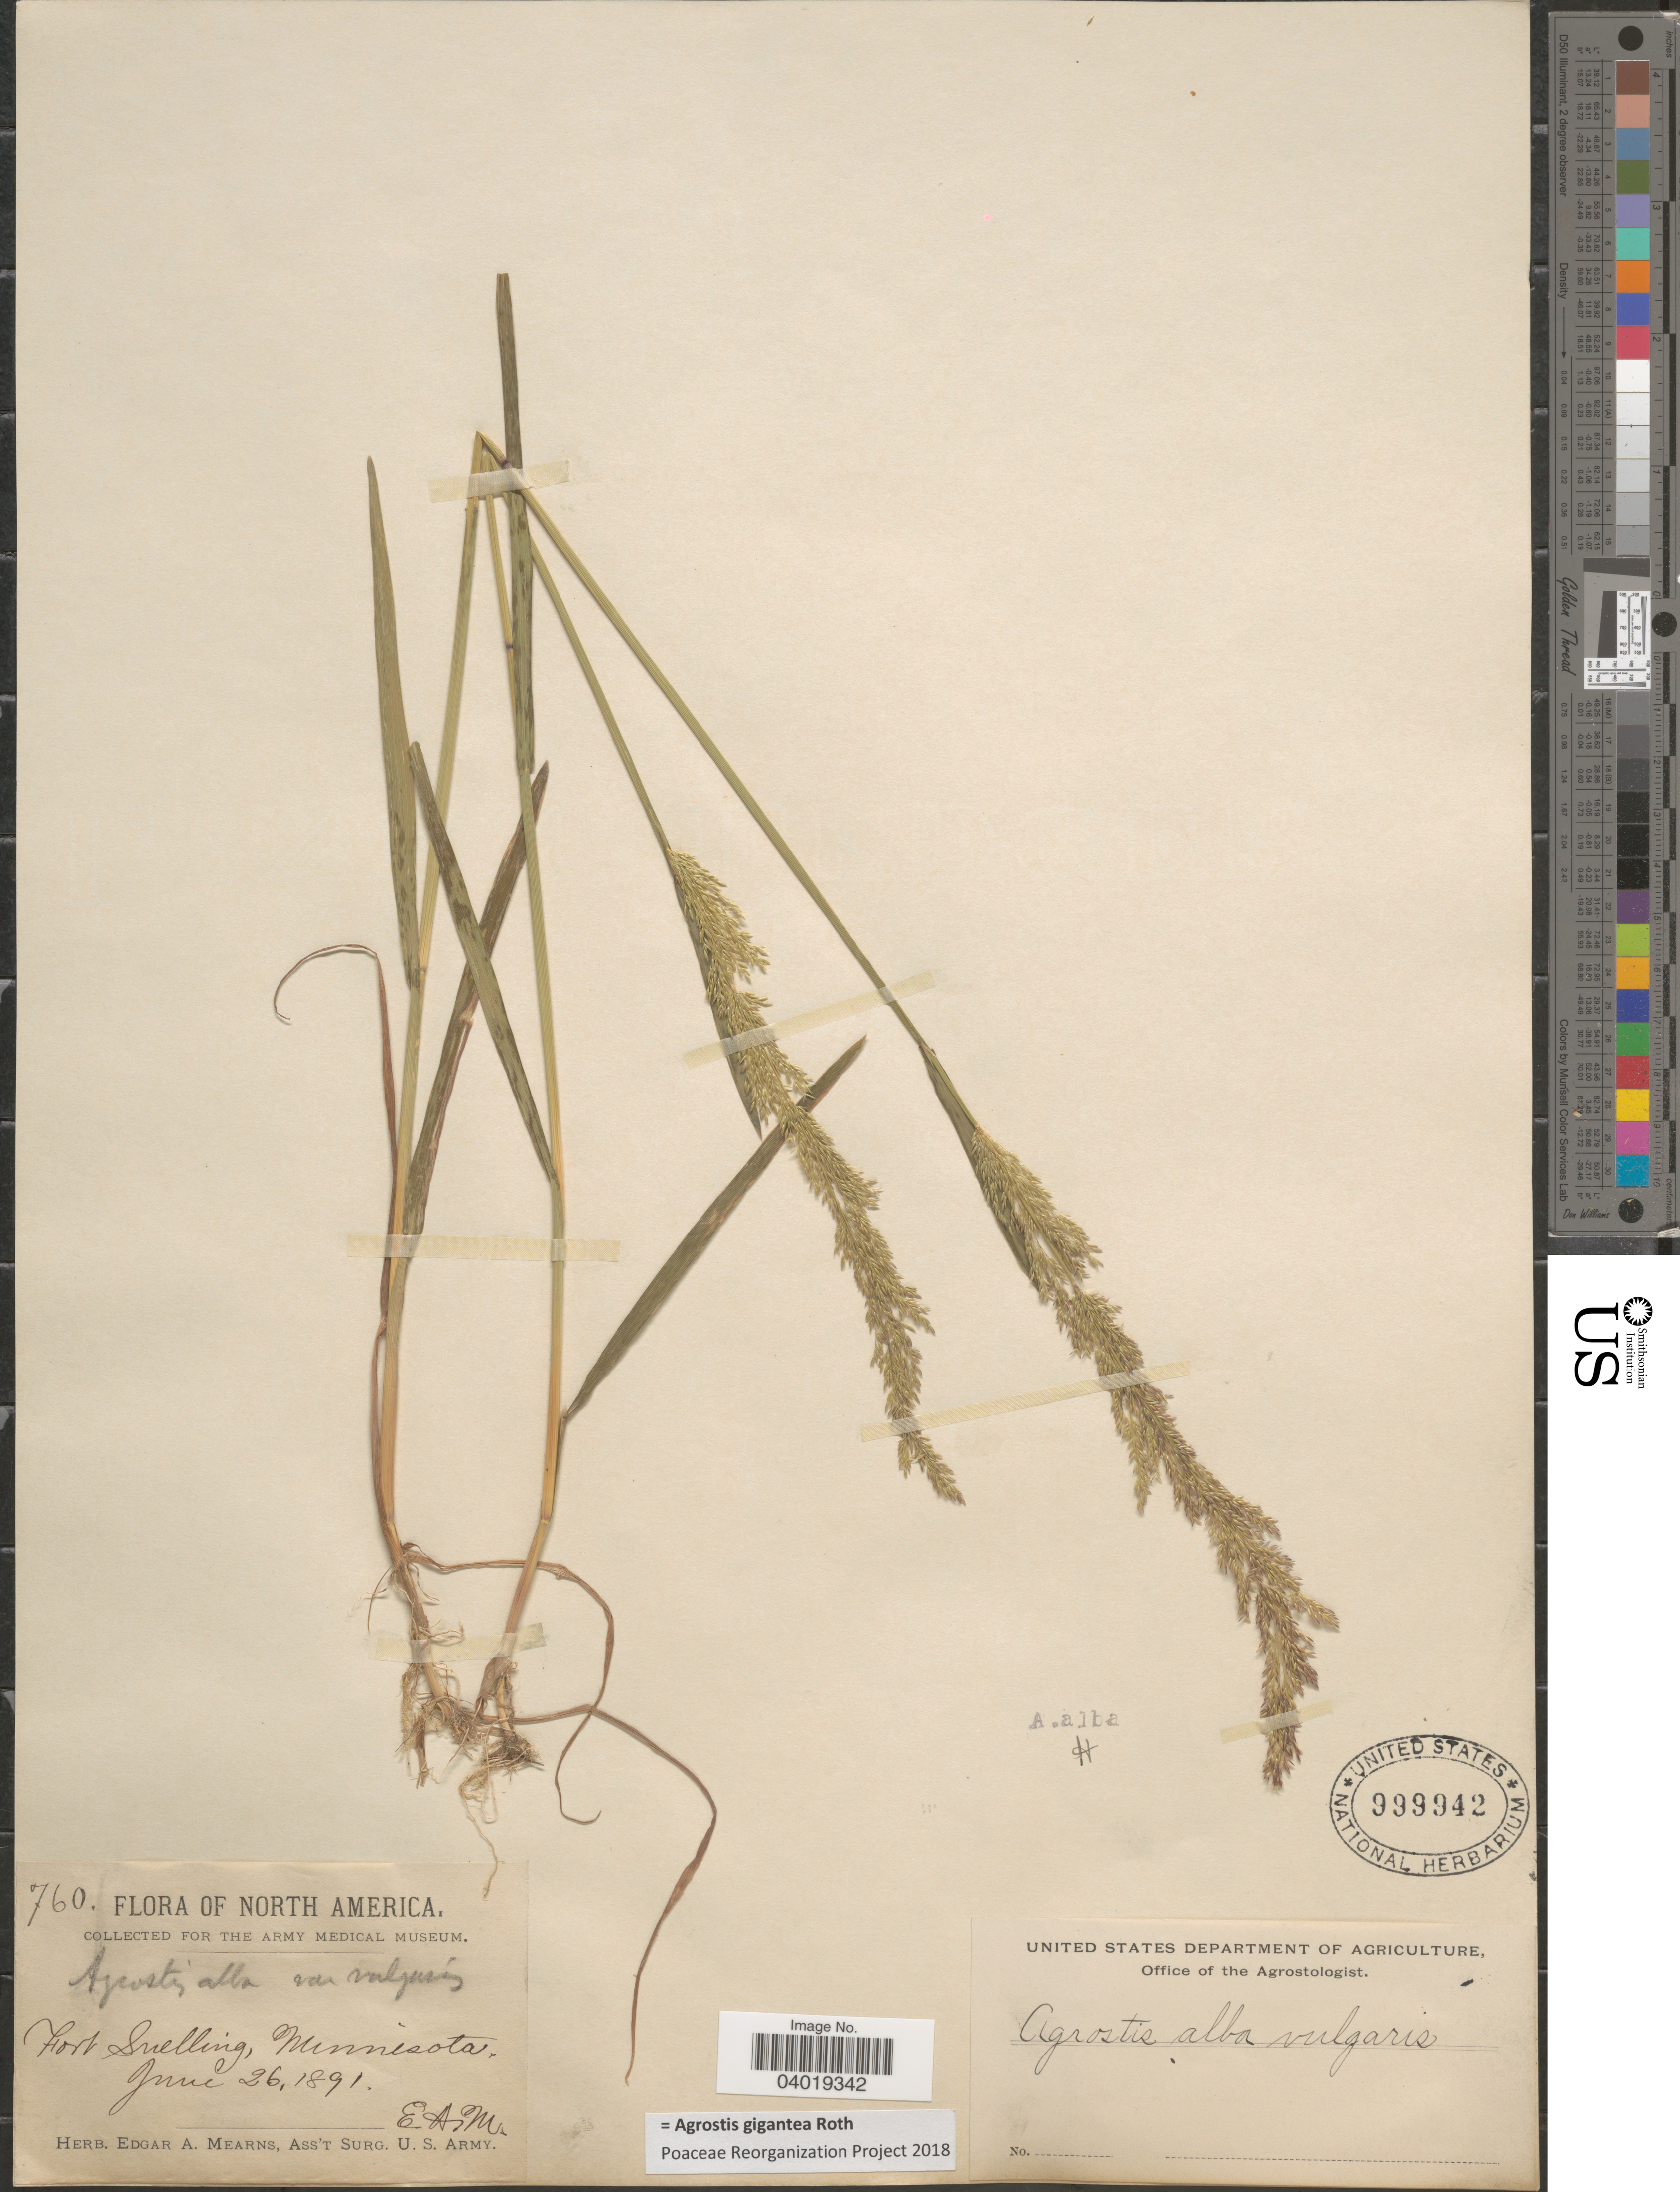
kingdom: Plantae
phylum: Tracheophyta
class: Liliopsida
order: Poales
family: Poaceae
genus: Agrostis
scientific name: Agrostis gigantea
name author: Roth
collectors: E. A. Mearns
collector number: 760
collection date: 1891-06-26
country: United States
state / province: Minnesota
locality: Fort Snelling.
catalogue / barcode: US 999942